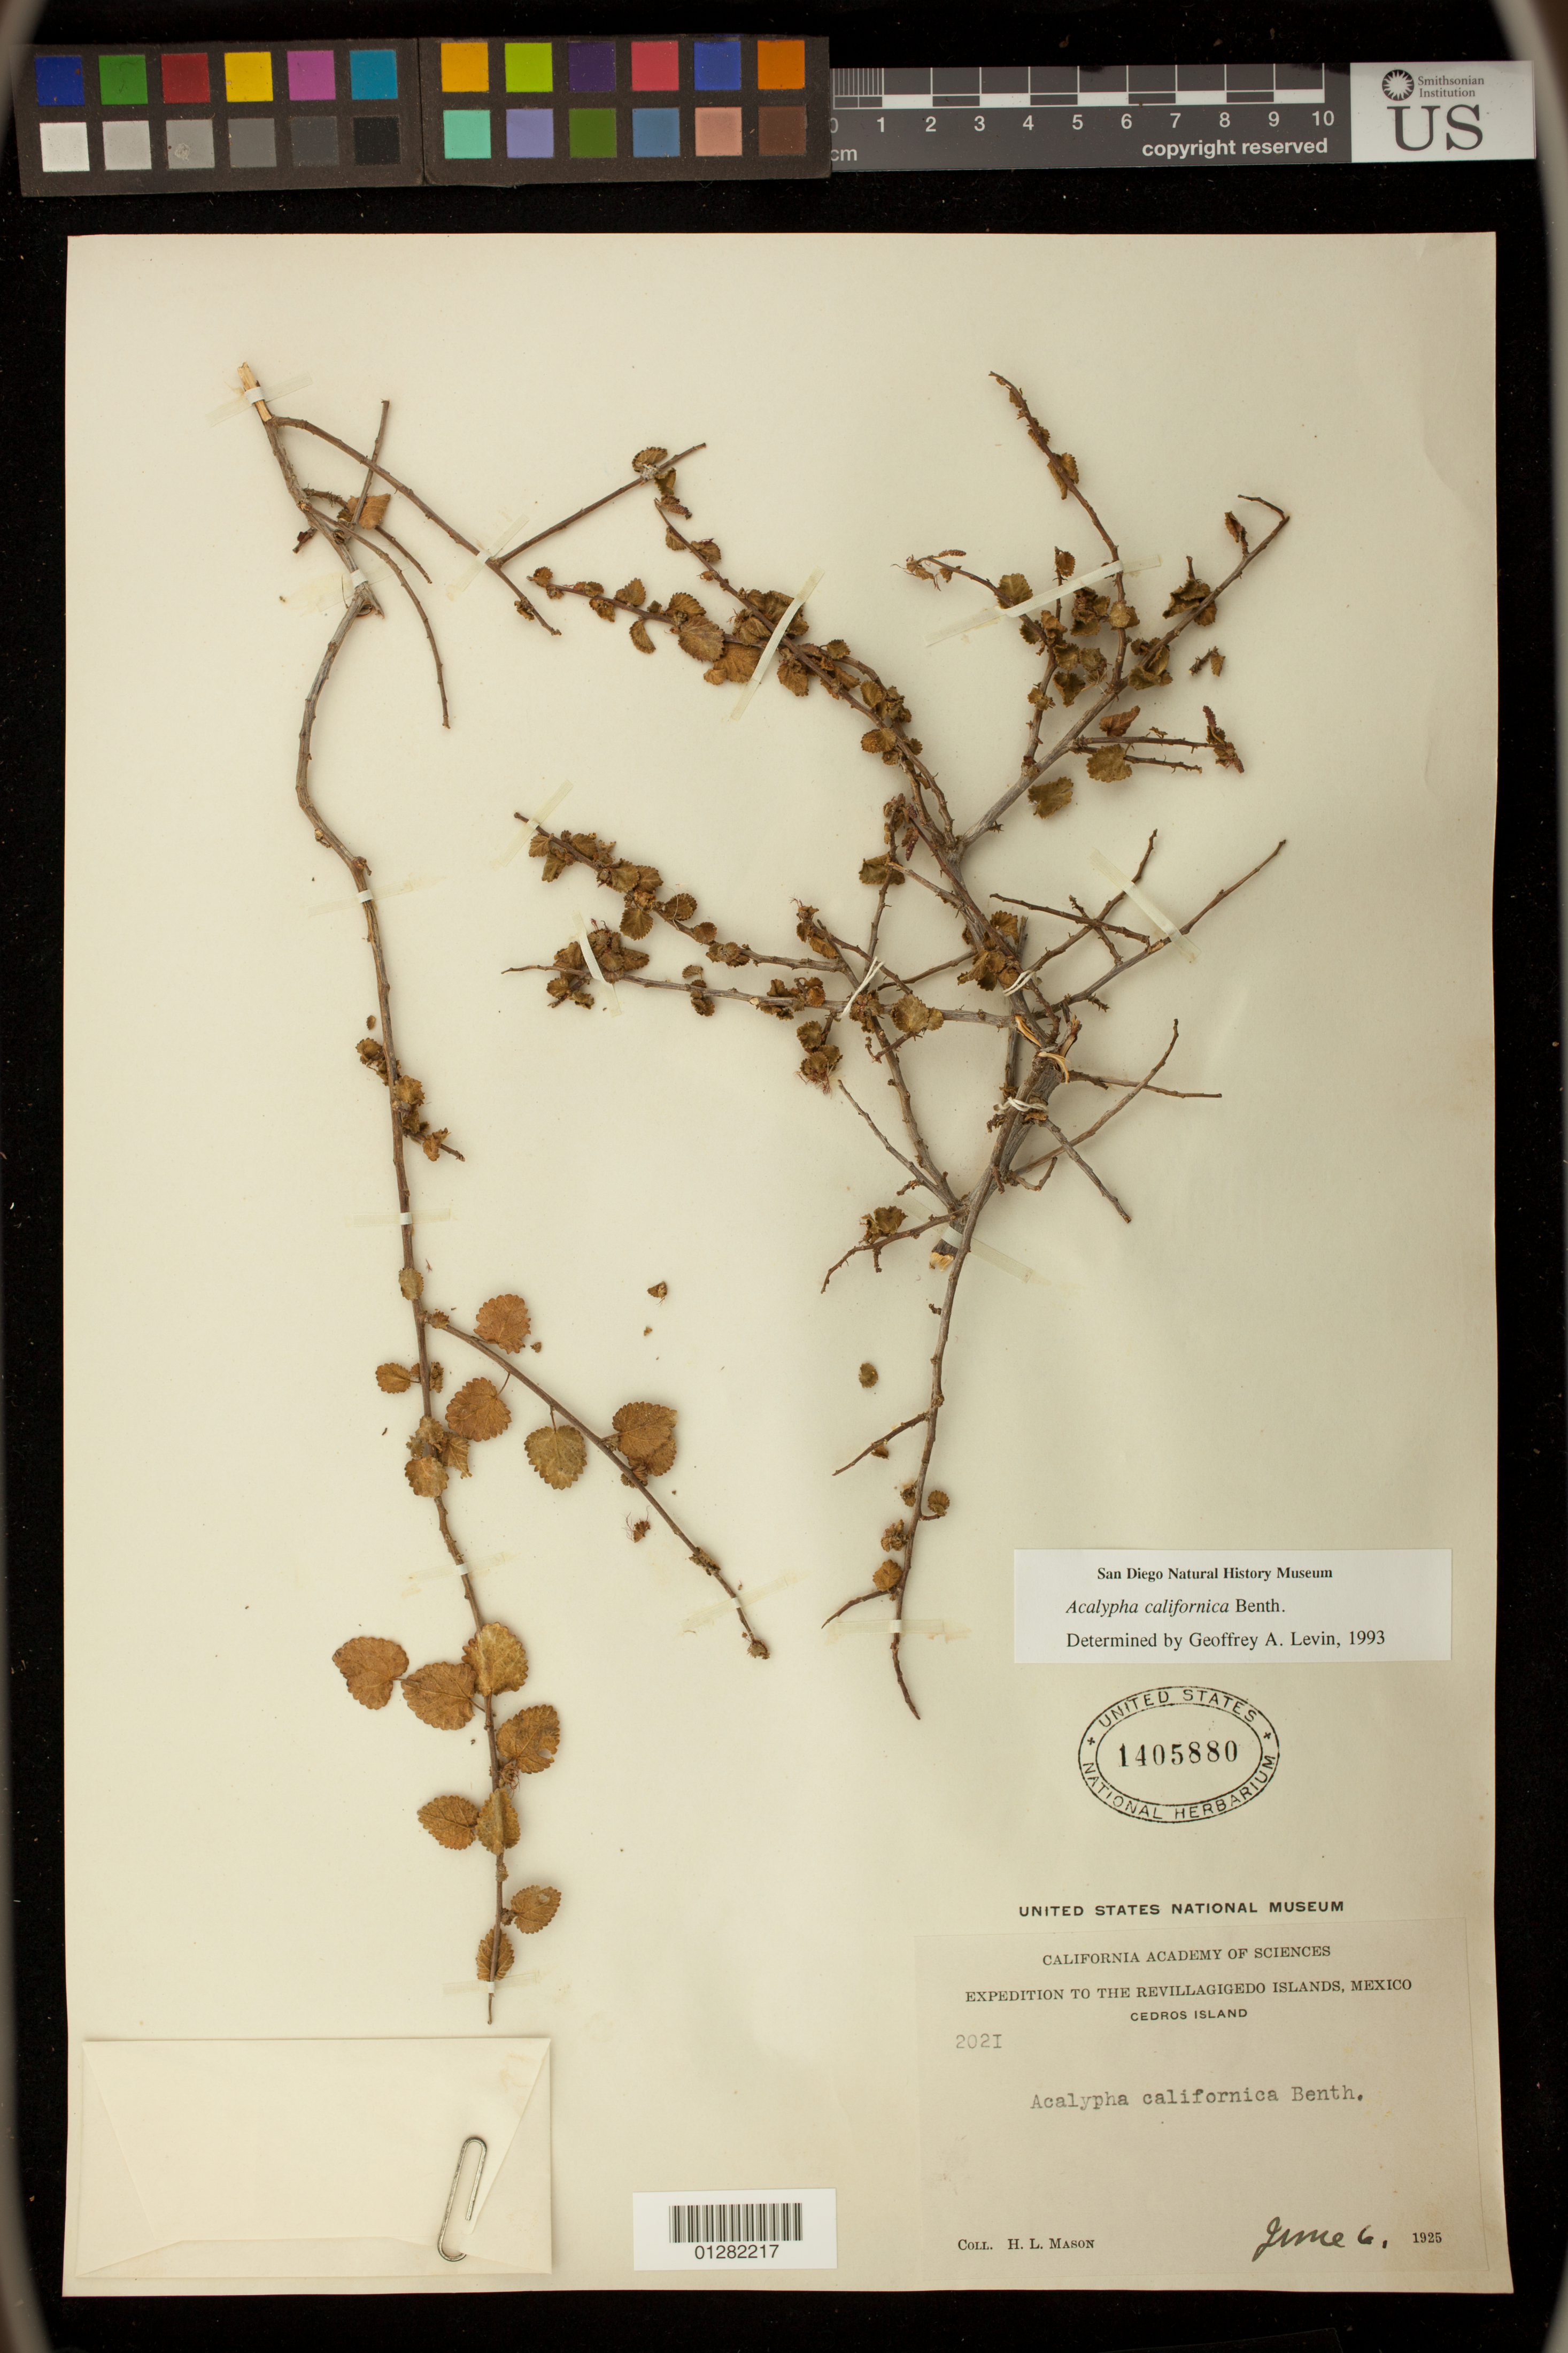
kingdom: Plantae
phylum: Tracheophyta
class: Magnoliopsida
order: Malpighiales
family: Euphorbiaceae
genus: Acalypha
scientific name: Acalypha californica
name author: Benth.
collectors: P. C. Standley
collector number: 2021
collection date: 1925-06-06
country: Mexico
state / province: Baja California Norte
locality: Revillagigedo Islands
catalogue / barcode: US 1405880